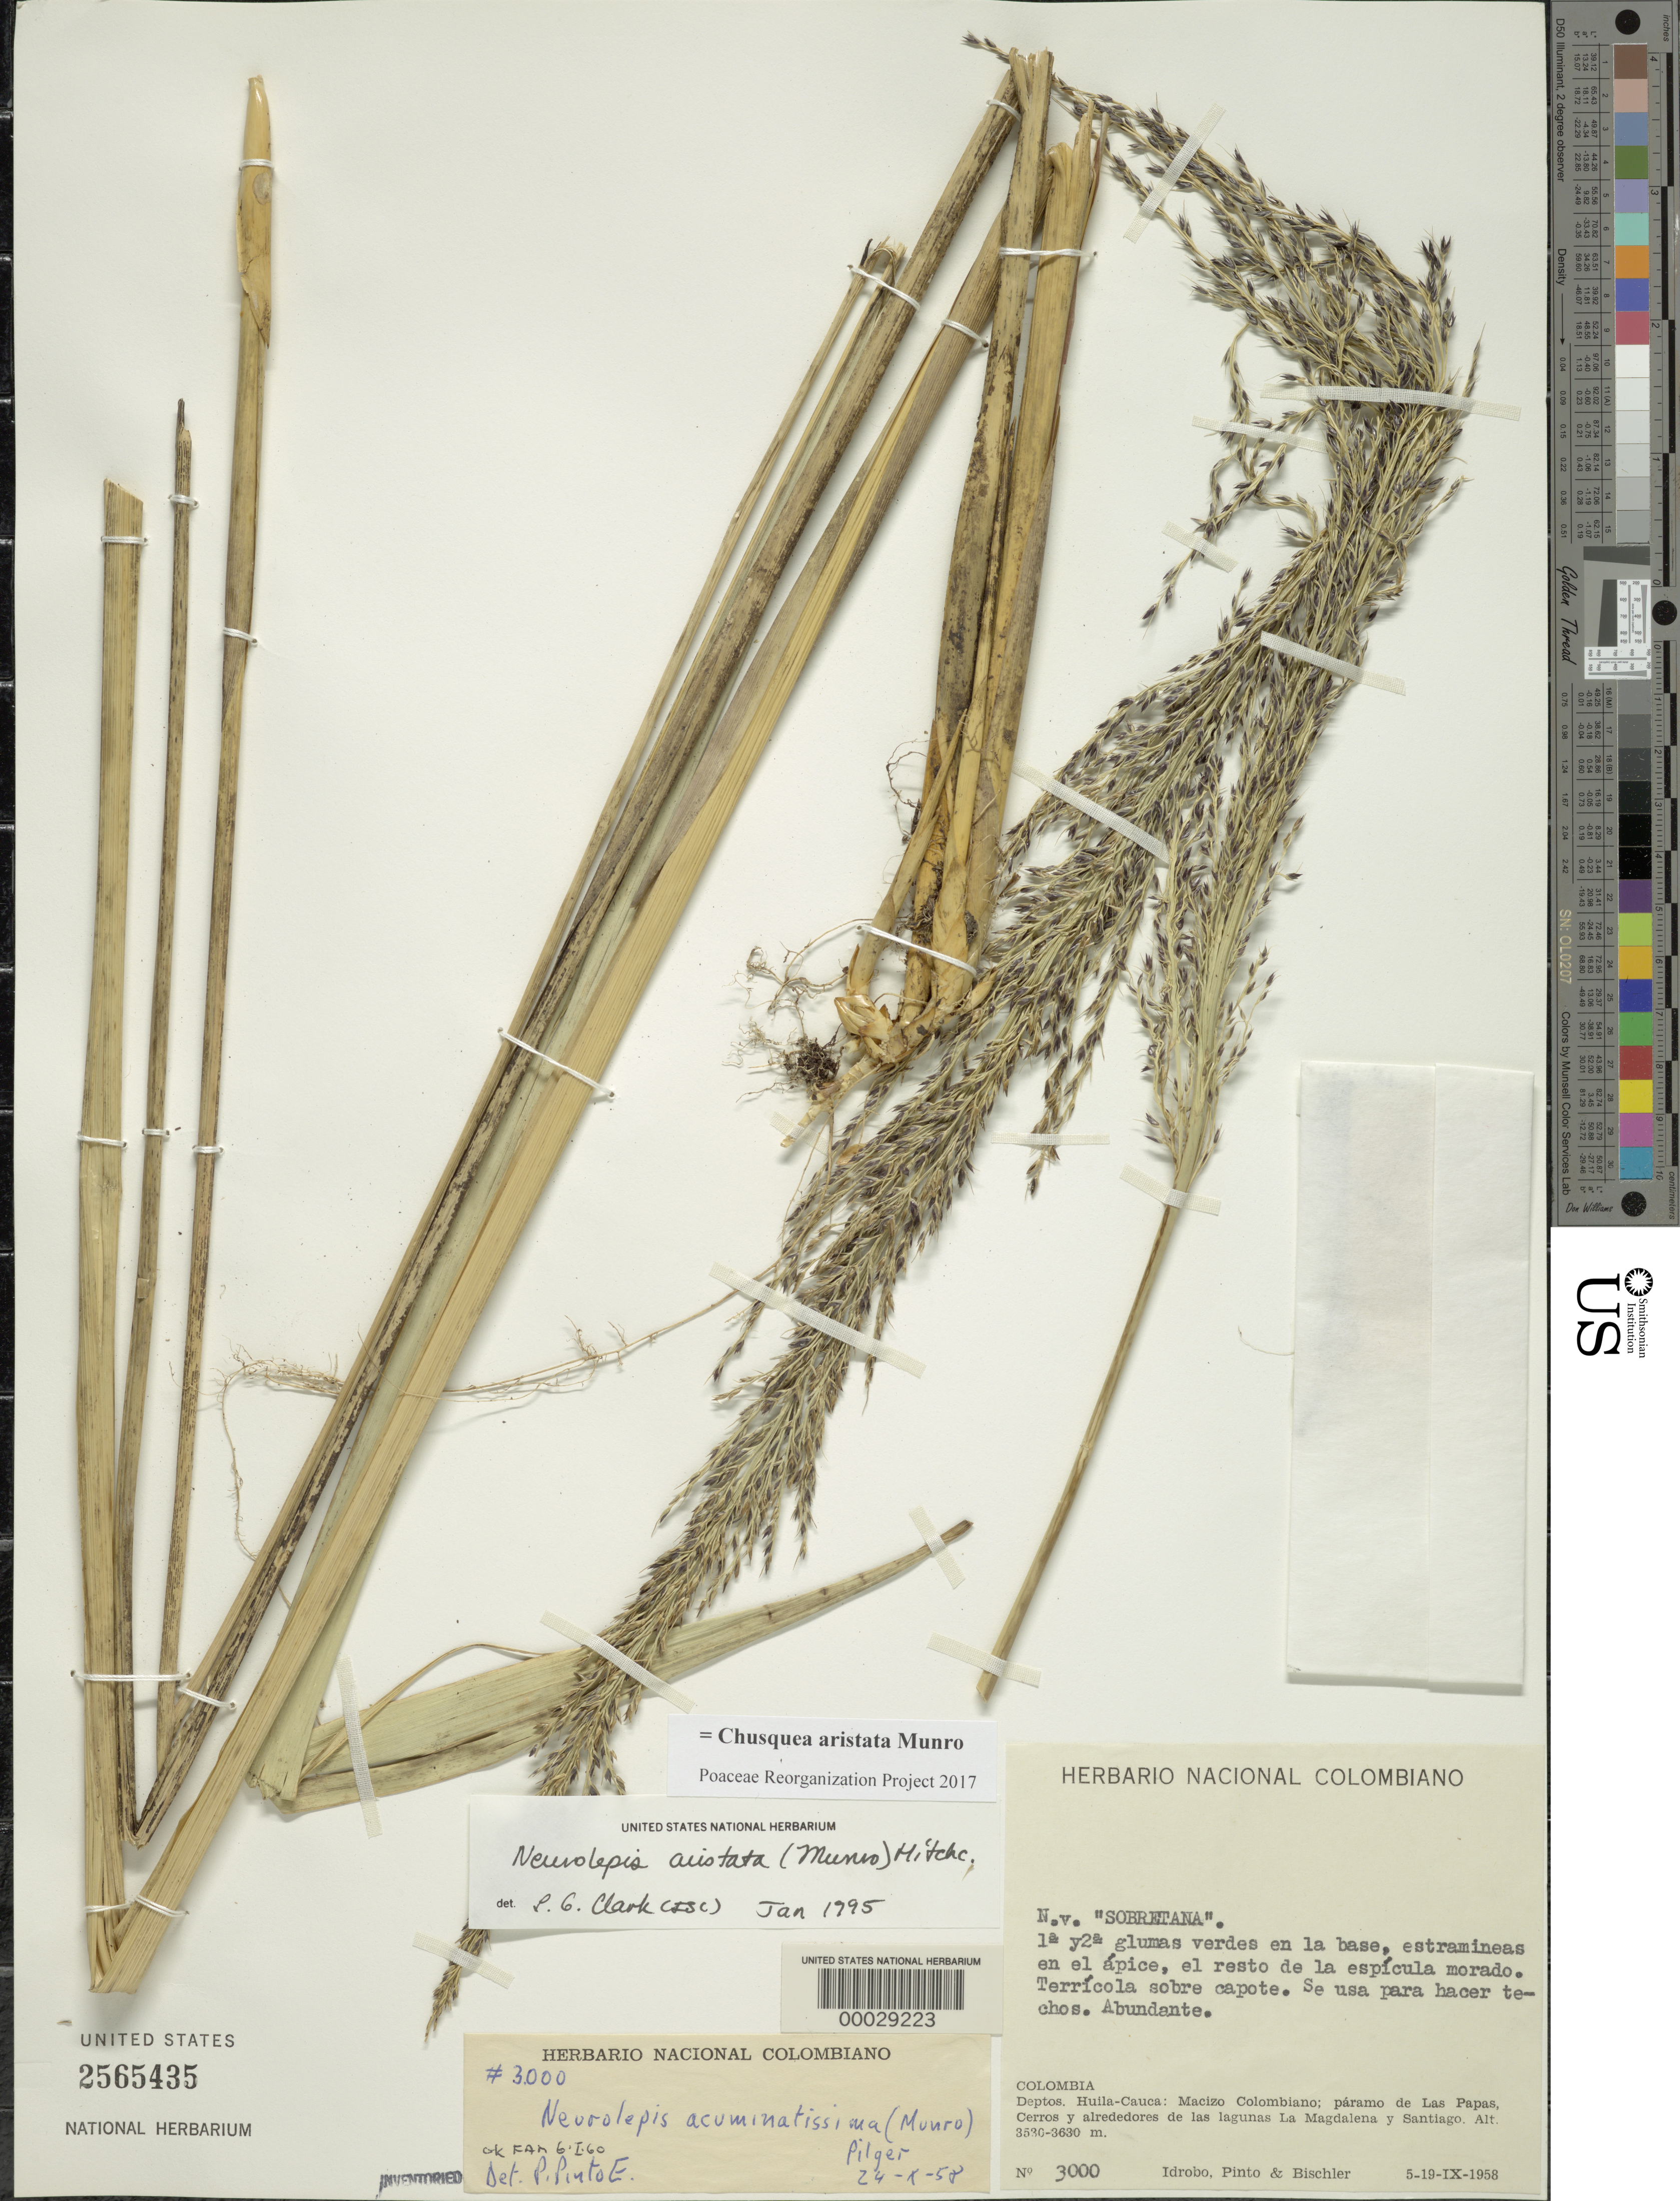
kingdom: Plantae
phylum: Tracheophyta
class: Liliopsida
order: Poales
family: Poaceae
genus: Chusquea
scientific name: Chusquea aristata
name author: Munro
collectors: J. M. Idrobo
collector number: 3000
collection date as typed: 05 Sep 1958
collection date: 1958-09-05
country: Colombia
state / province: Cauca / Huila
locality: Las Papas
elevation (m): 3530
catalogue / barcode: US 2565435